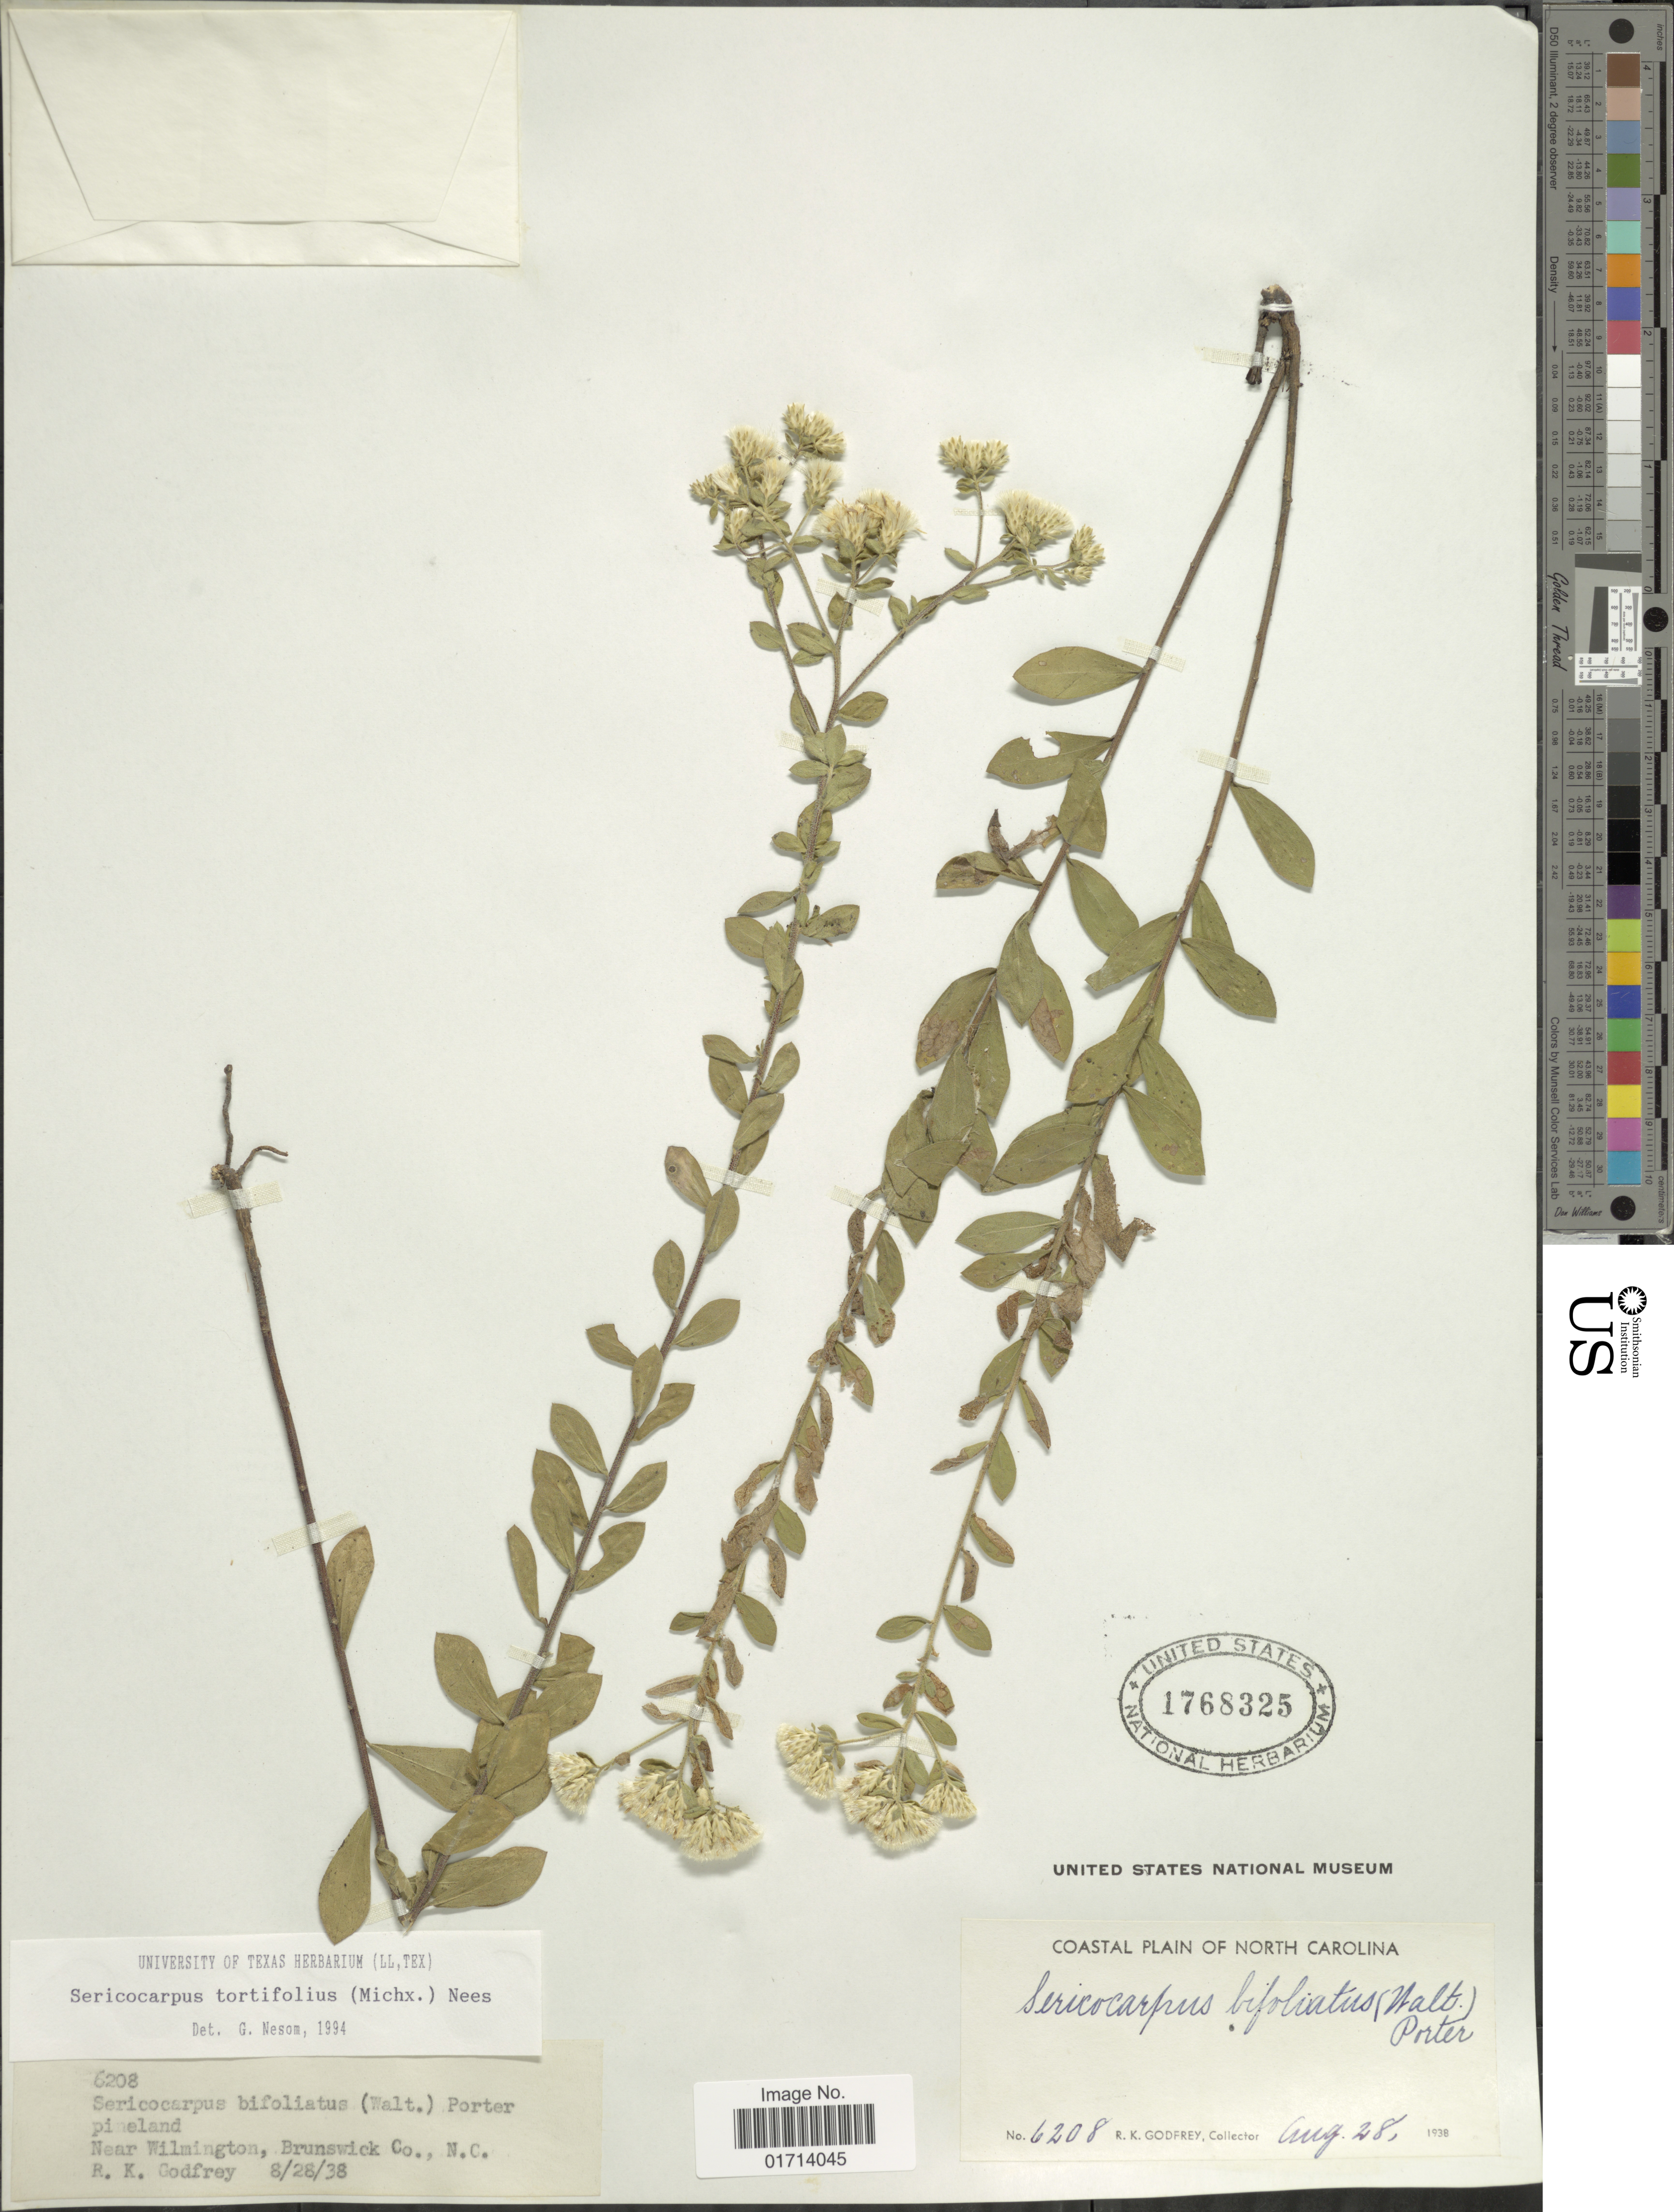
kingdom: Plantae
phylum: Tracheophyta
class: Magnoliopsida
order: Asterales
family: Asteraceae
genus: Sericocarpus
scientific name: Sericocarpus tortifolius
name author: (Michx.) Nees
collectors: R. K. Godfrey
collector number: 6208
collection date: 1938-08-28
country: United States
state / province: North Carolina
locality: Near Wilmington, Brunswick Co., N. C.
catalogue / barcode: US 1768325